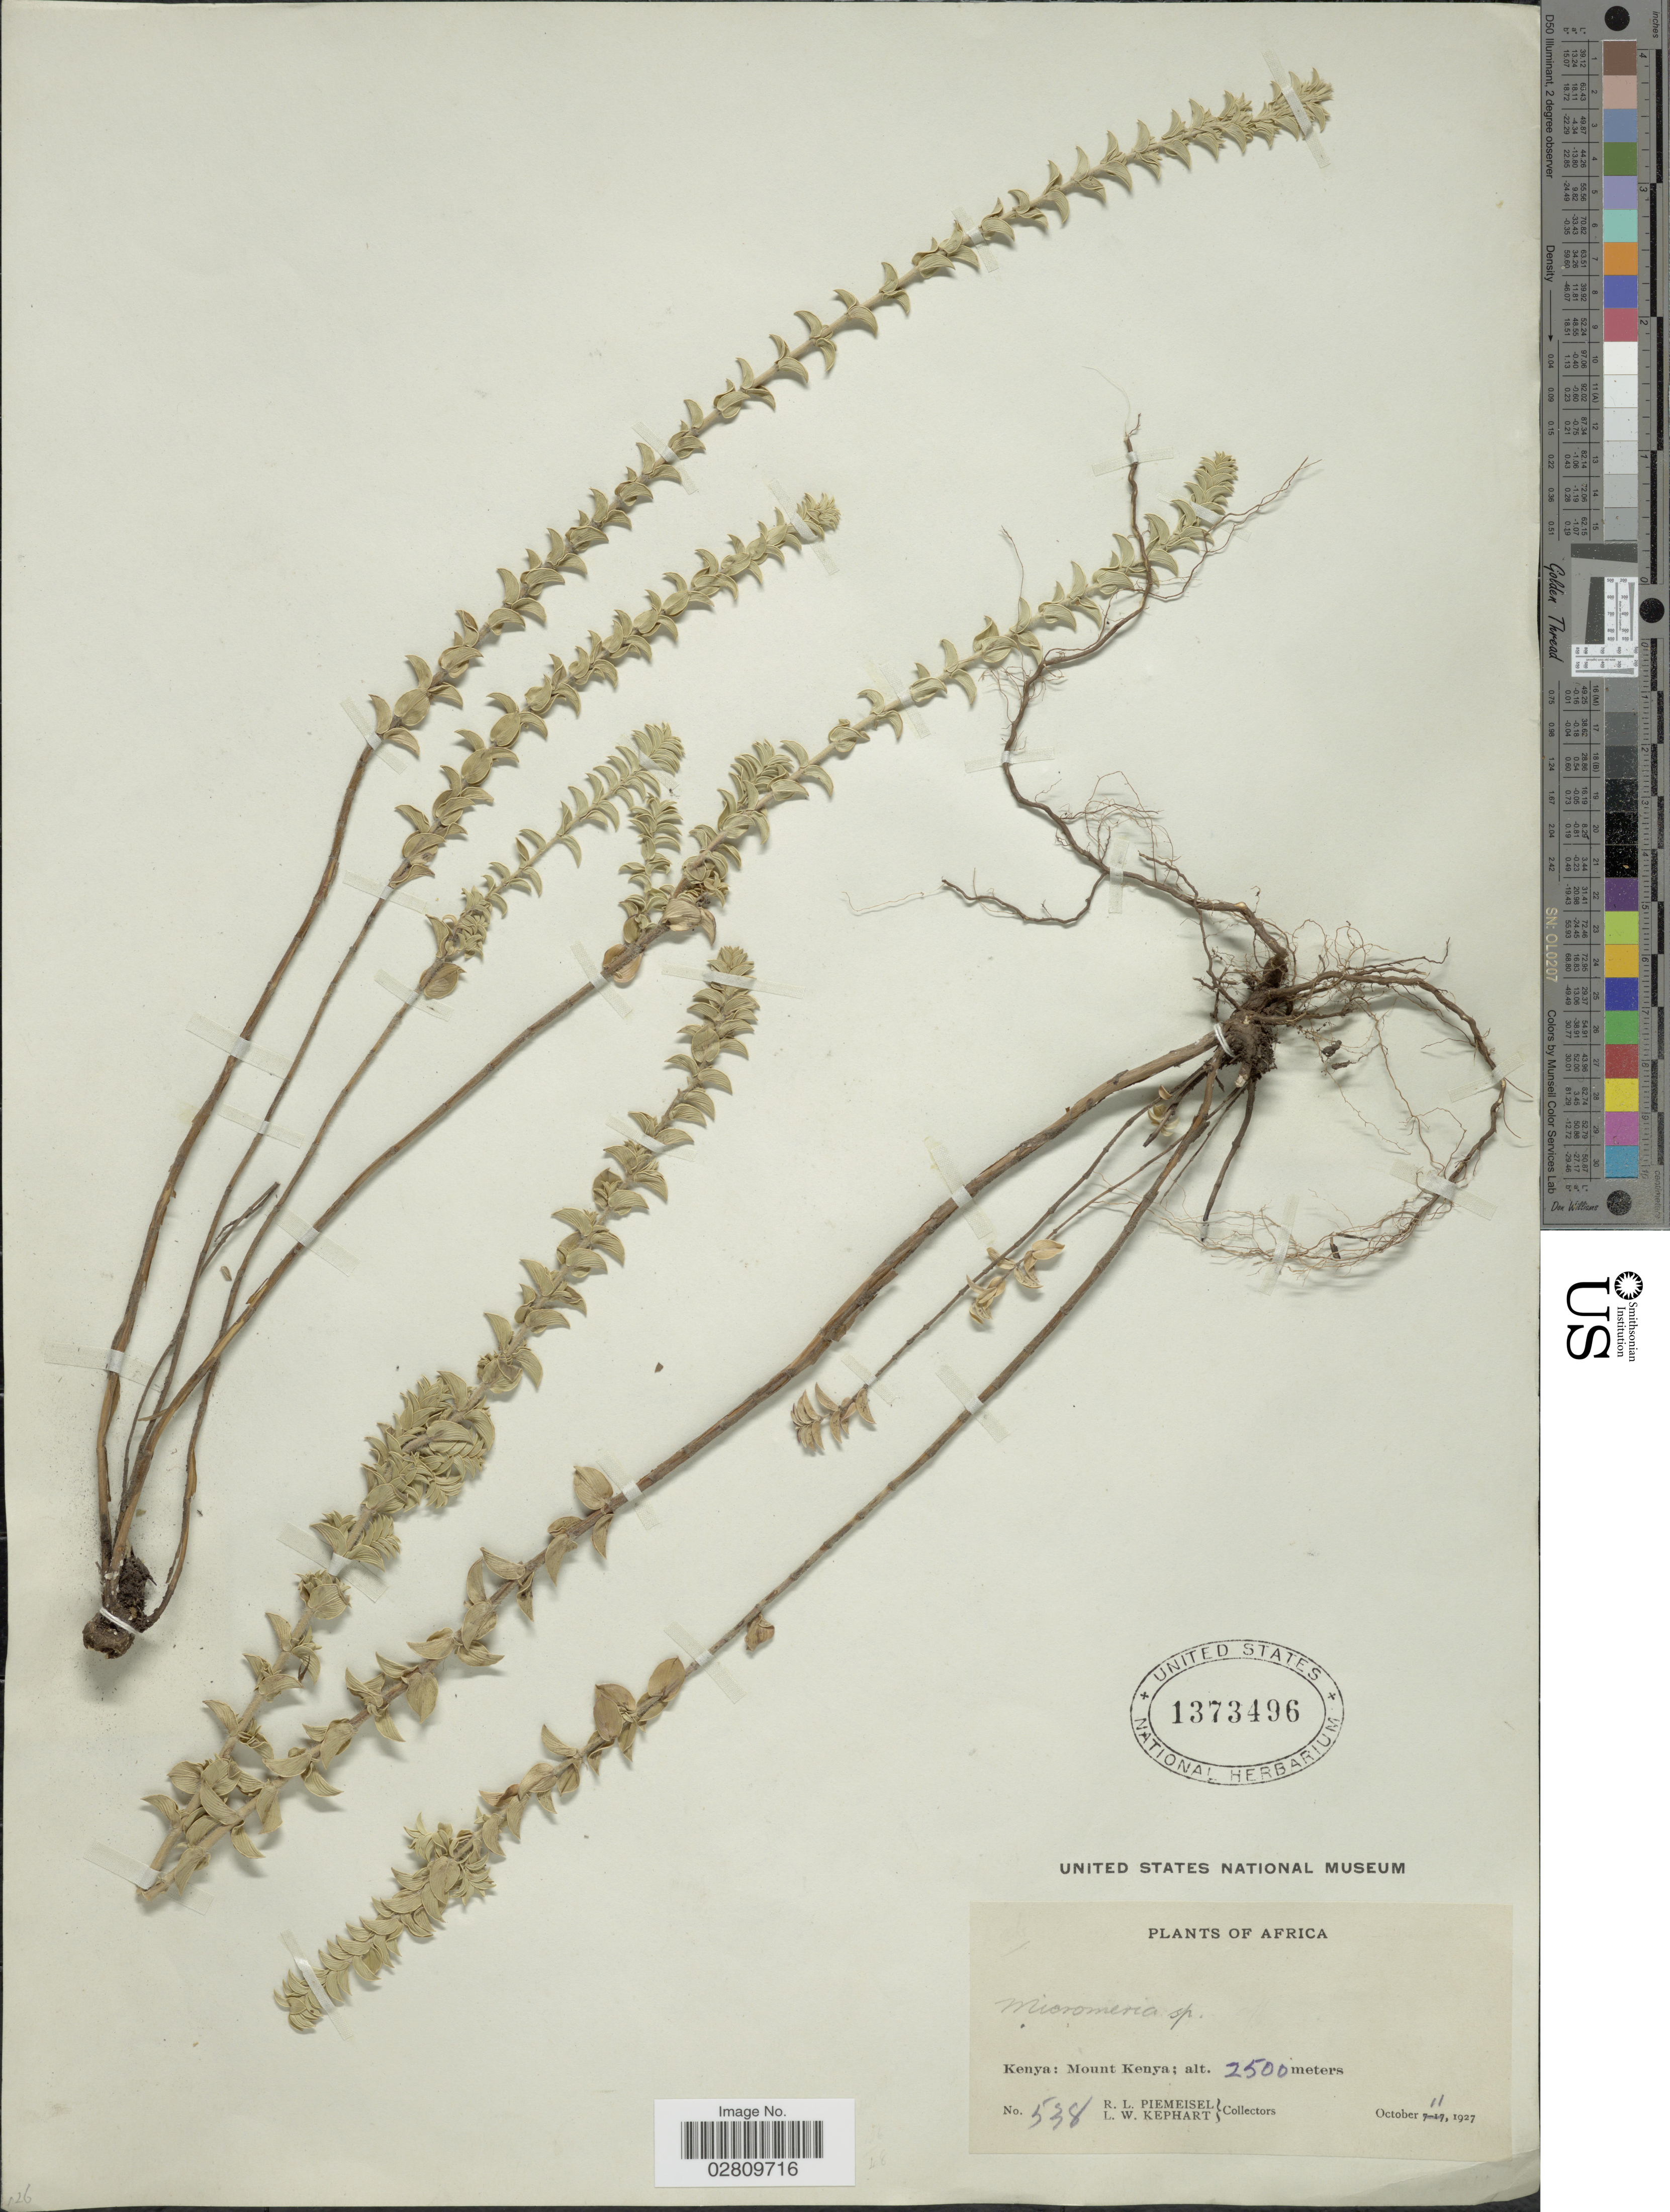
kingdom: Plantae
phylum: Tracheophyta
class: Magnoliopsida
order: Lamiales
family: Lamiaceae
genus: Micromeria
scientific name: Micromeria sp.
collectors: R. L. Piemeisel & L. W. Kephart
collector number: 538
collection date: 1927-10-11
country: Kenya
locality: Mount Kenya.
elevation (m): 2500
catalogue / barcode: US 1373496